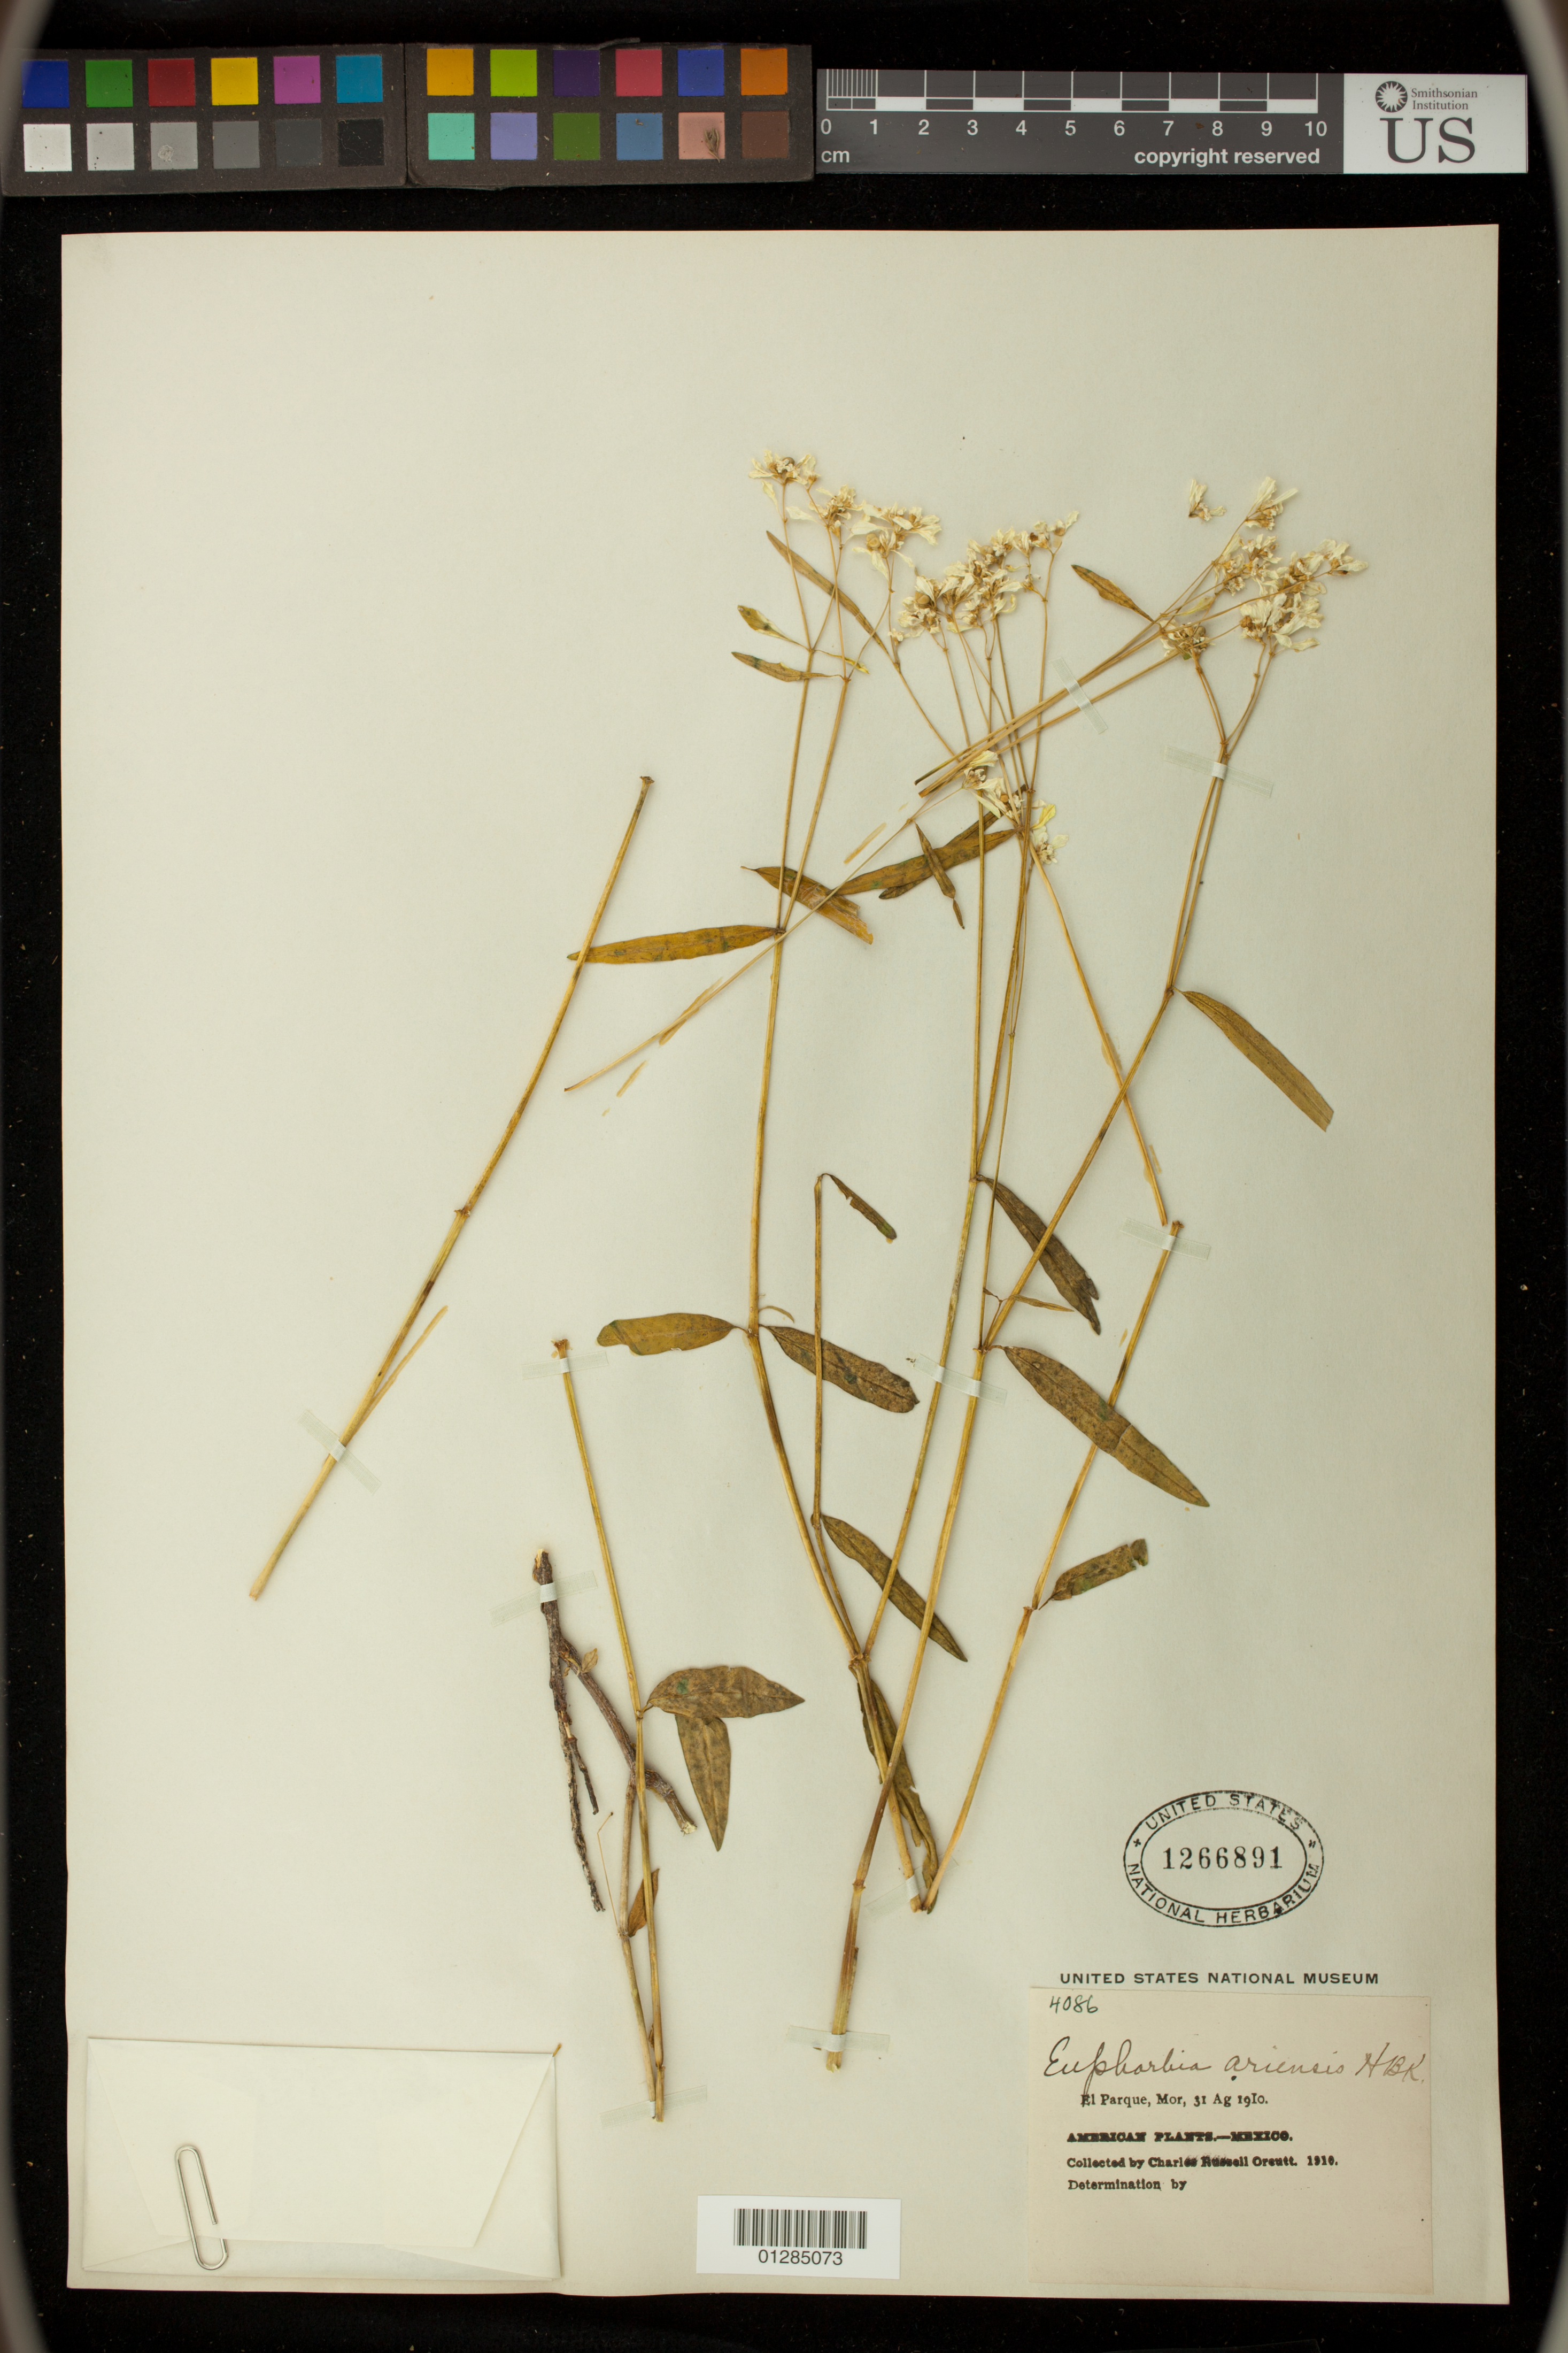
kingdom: Plantae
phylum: Tracheophyta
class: Magnoliopsida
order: Malpighiales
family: Euphorbiaceae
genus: Euphorbia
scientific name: Euphorbia ariensis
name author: Kunth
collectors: C. R. Orcutt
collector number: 4086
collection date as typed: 31 Aug 1910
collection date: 1910-08-31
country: Mexico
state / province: Morelos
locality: El Parque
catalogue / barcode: US 1266891